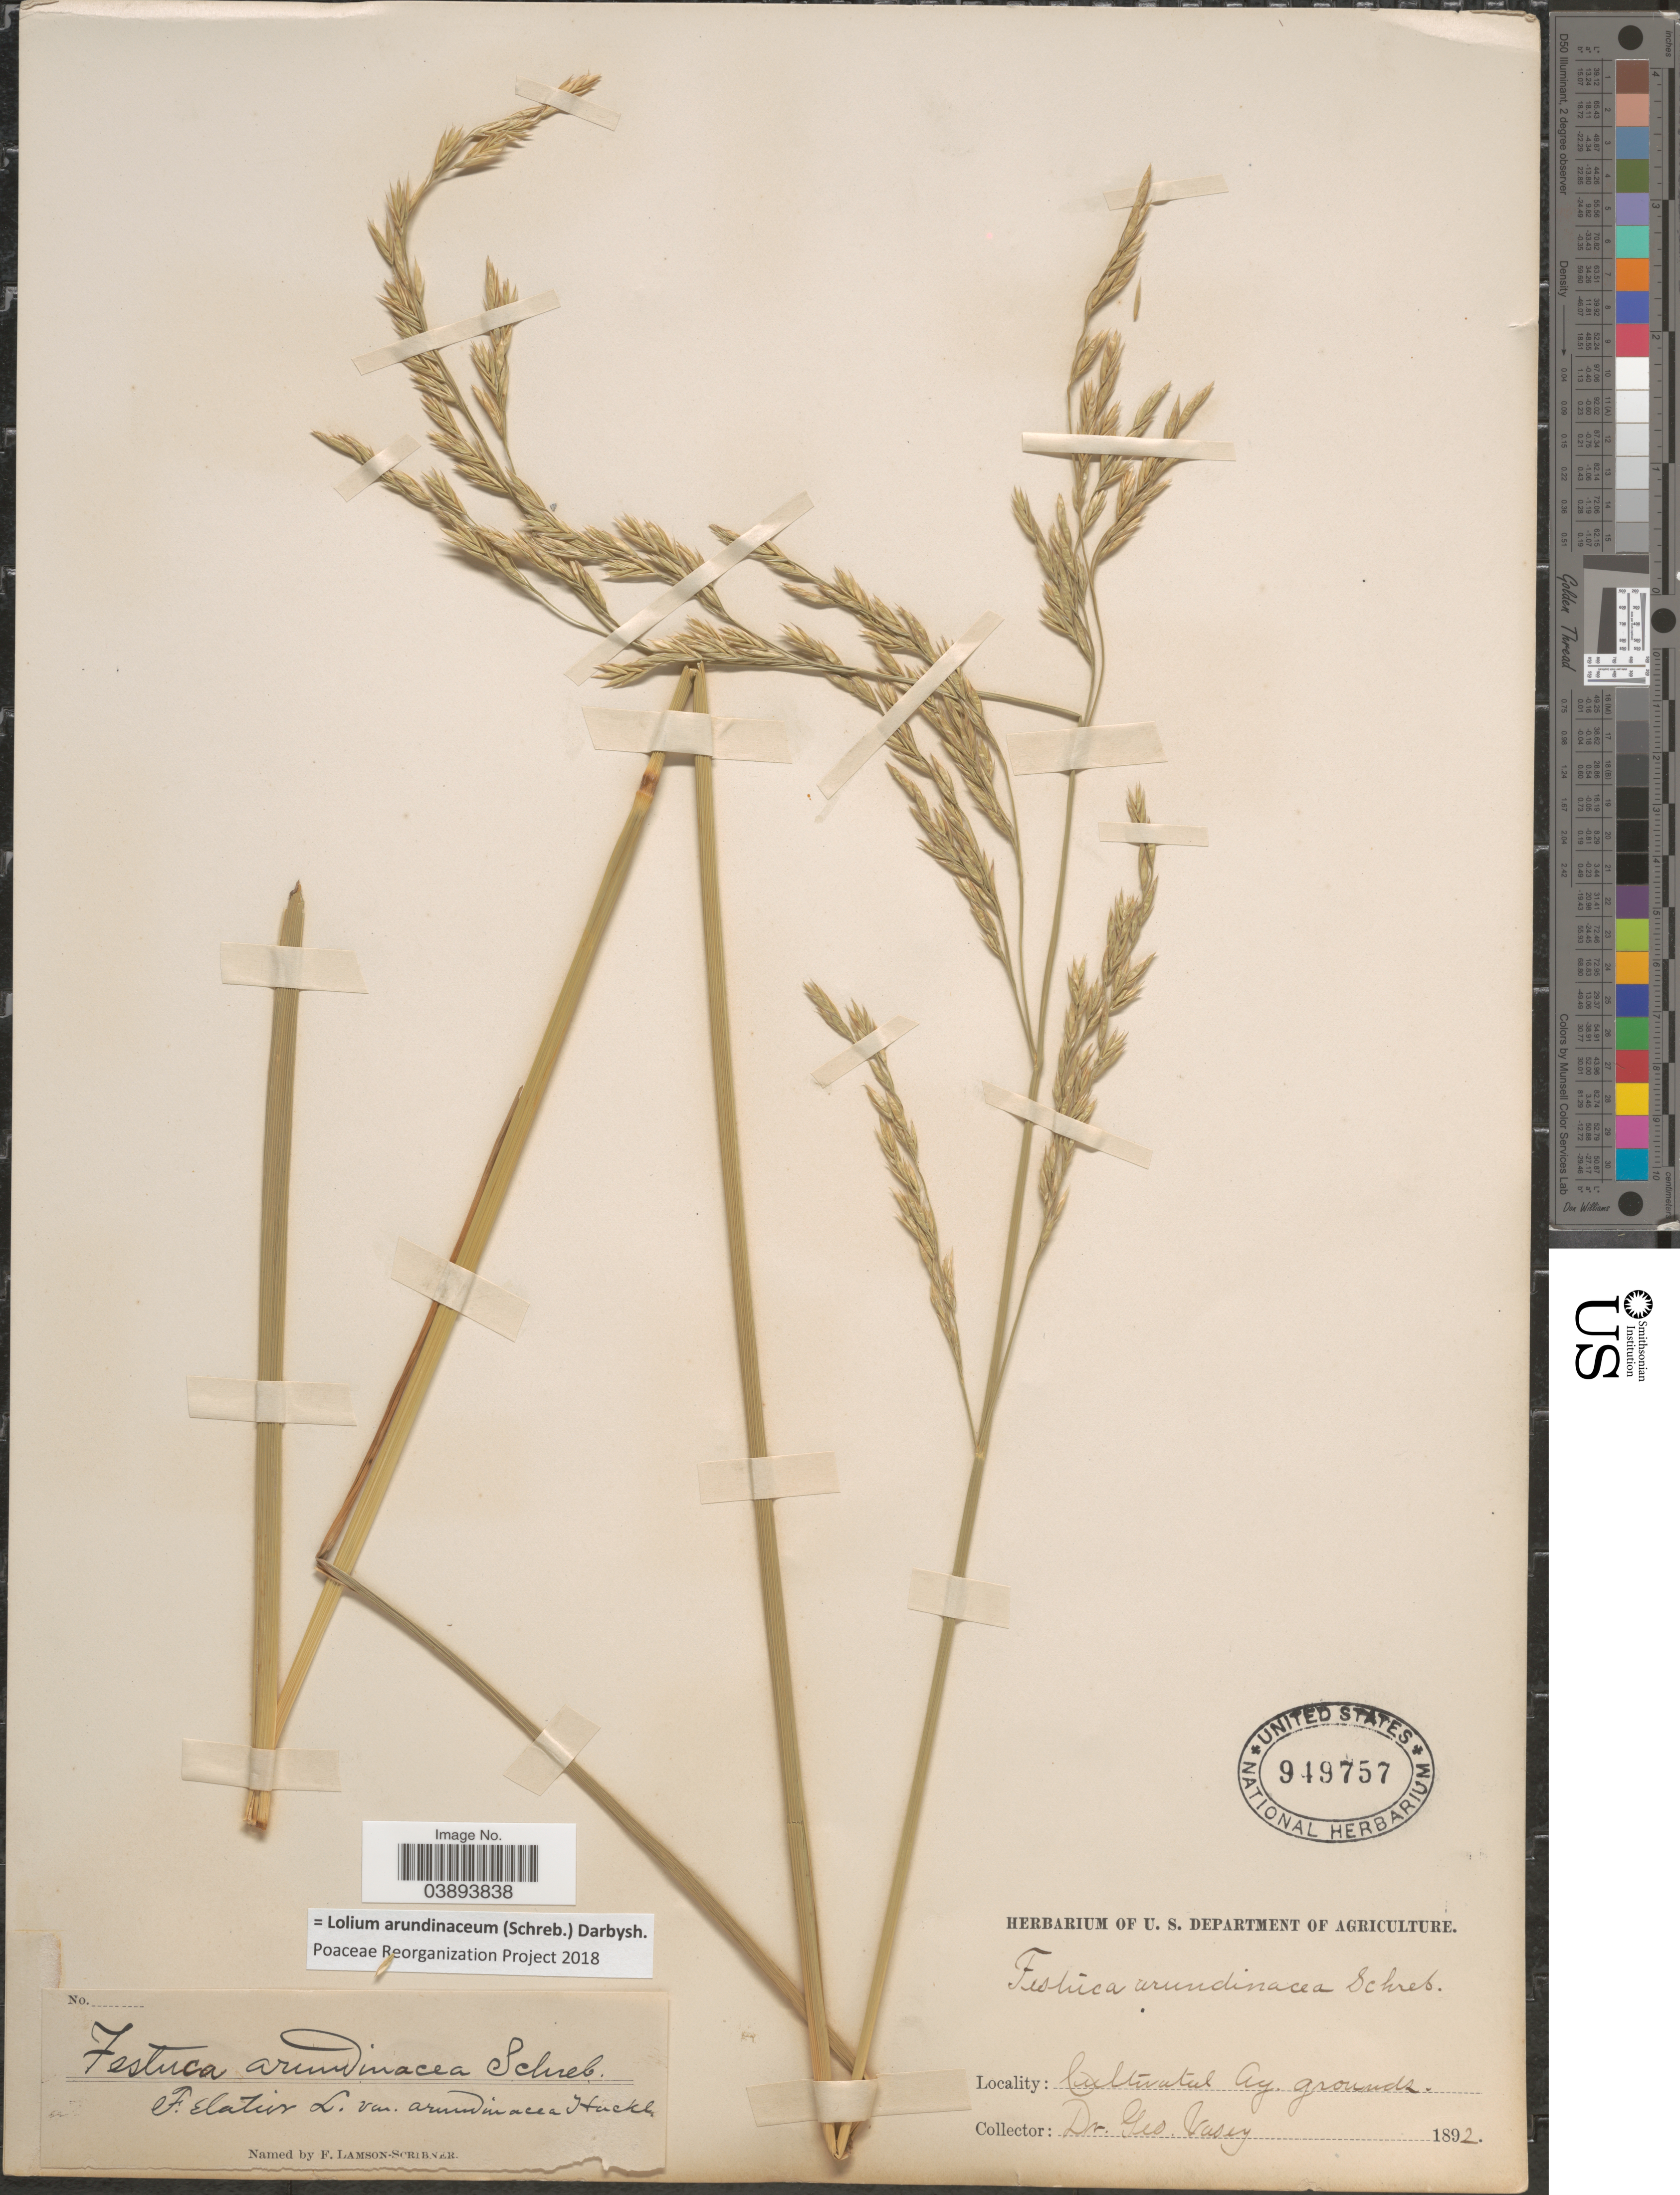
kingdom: Plantae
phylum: Tracheophyta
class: Liliopsida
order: Poales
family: Poaceae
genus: Lolium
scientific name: Lolium arundinaceum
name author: (Schreb.) Darbysh.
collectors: G. R. Vasey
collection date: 1892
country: United States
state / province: District of Columbia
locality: Cultivated Ag. grounds.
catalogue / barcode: US 949757